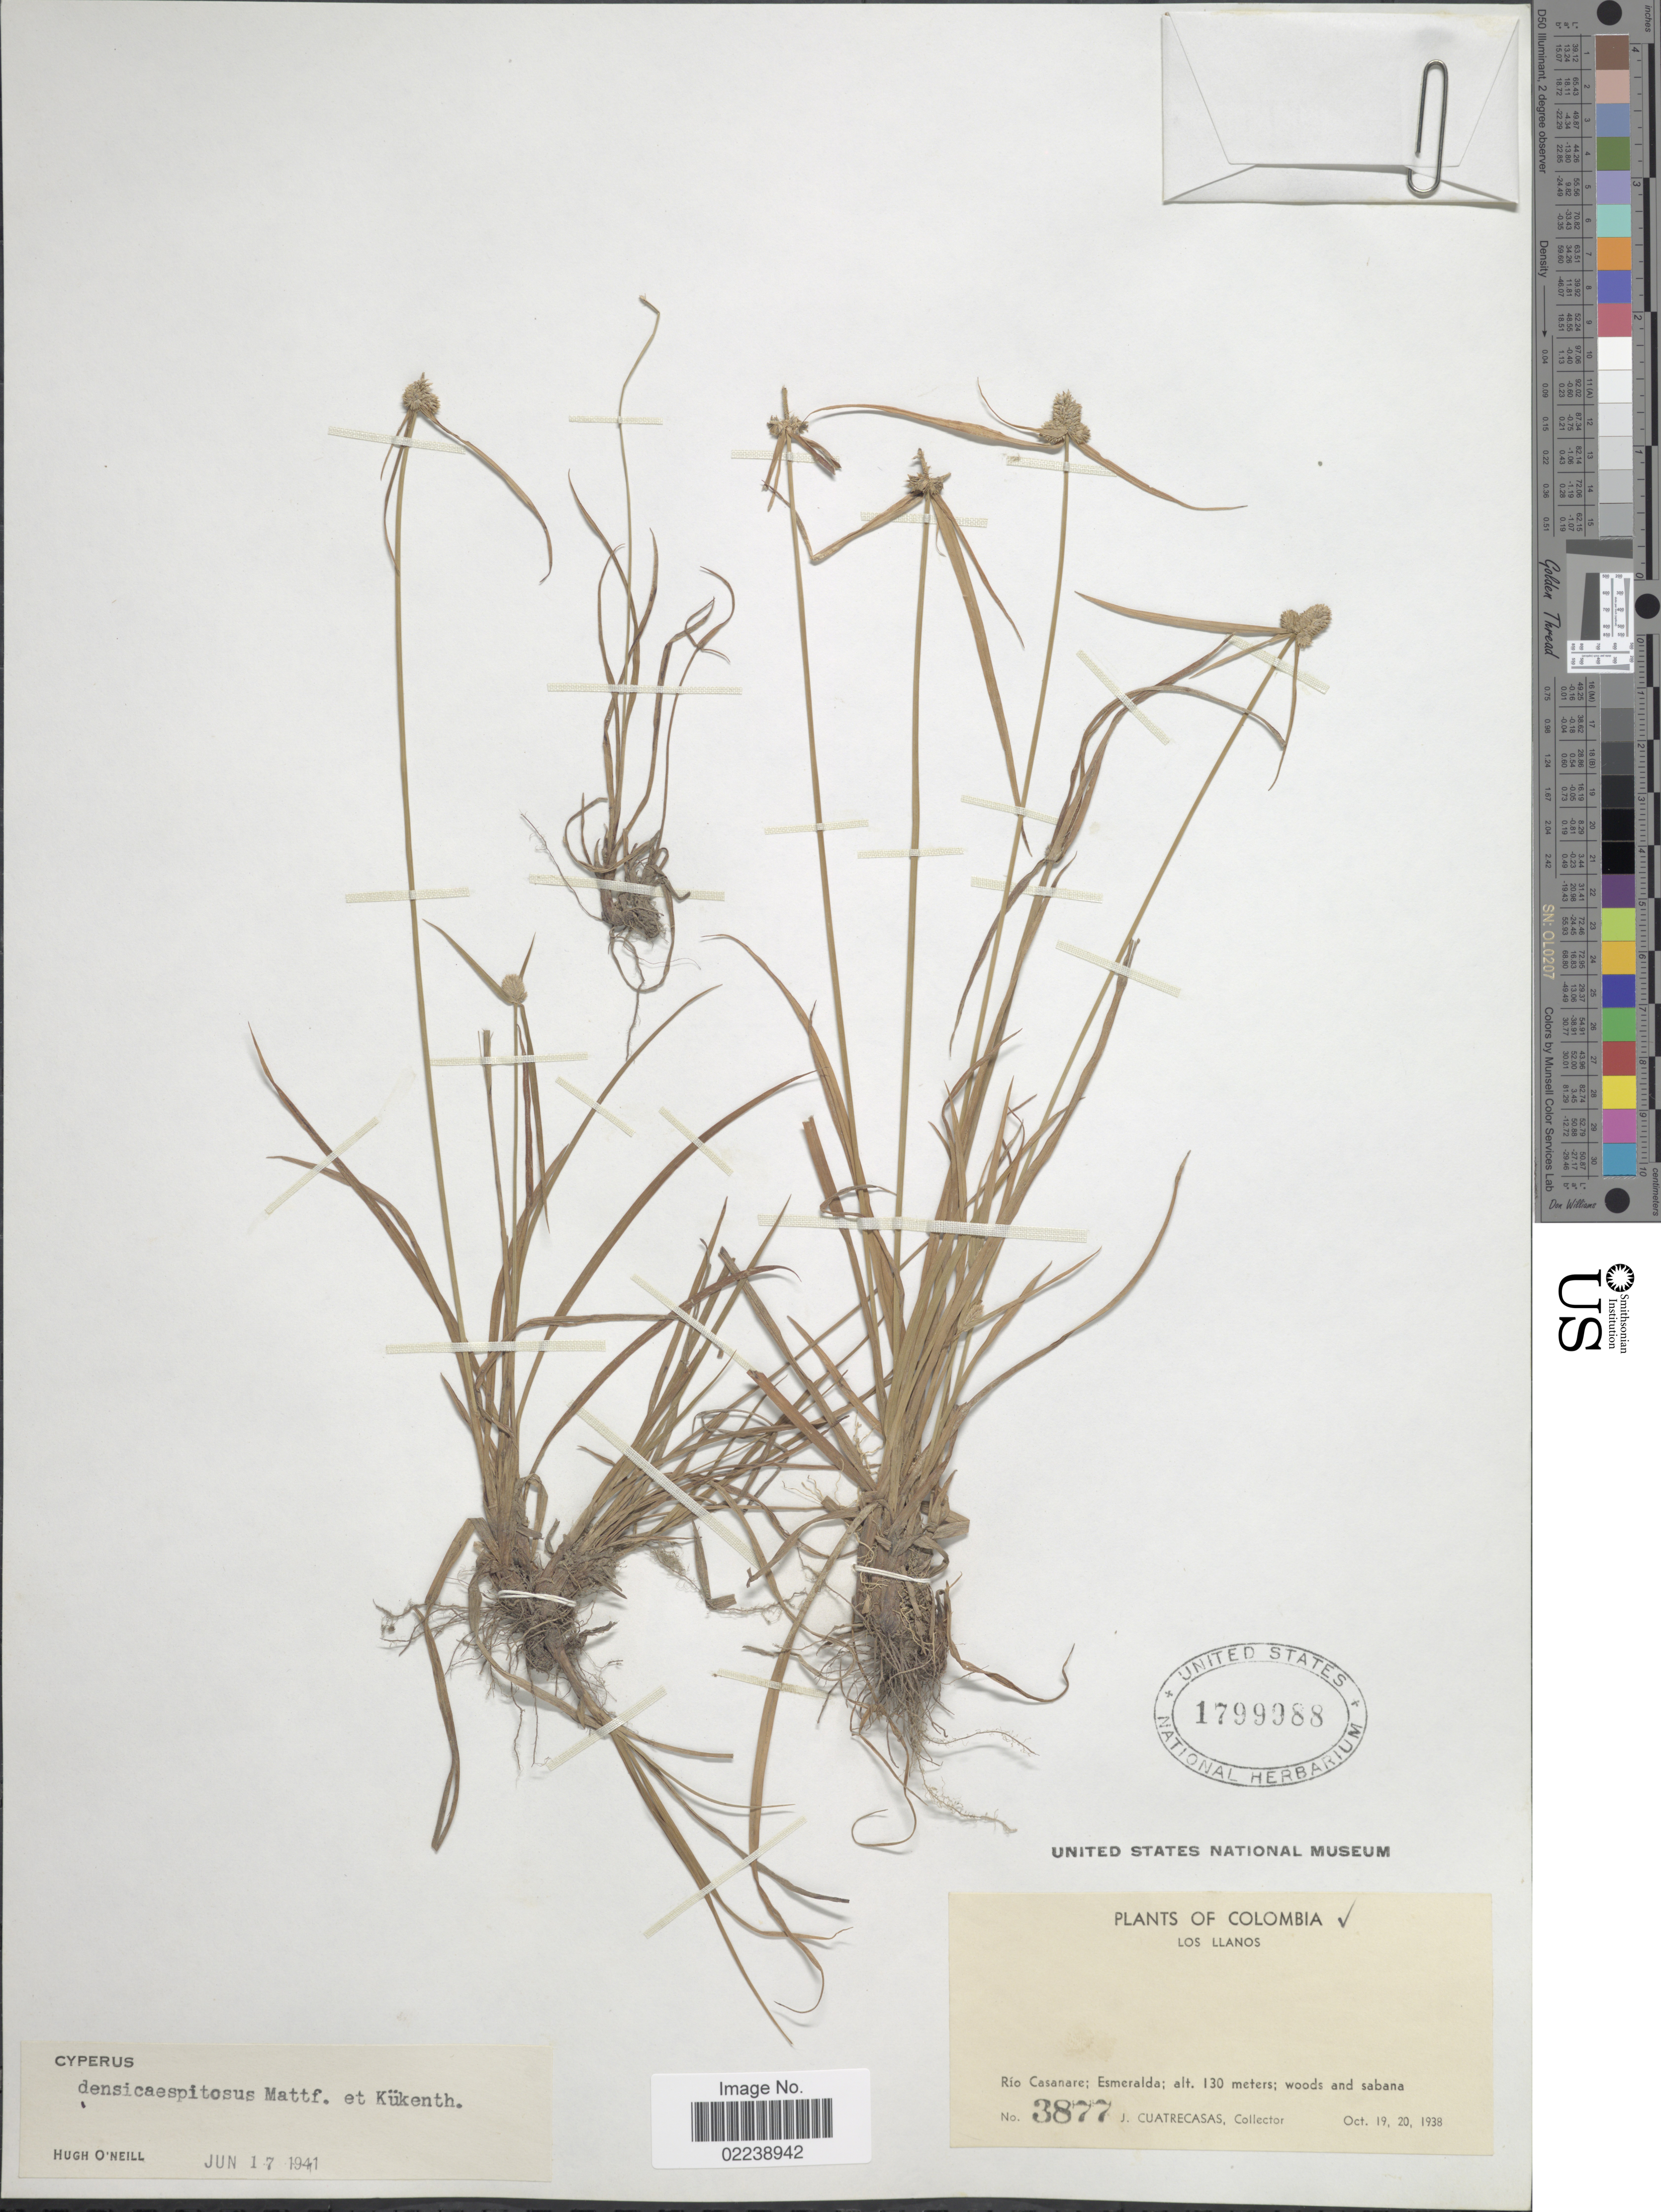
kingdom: Plantae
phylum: Tracheophyta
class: Liliopsida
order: Poales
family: Cyperaceae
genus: Cyperus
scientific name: Cyperus hortensis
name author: (Salzm. ex Steud.) Dorr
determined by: Strong, M. T., (US), Smithsonian Institution - National Museum of Natural History (UNITED STATES)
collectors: J. Cuatrecasas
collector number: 3877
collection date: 1938-10-19/1938-10-20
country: Colombia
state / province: Casanare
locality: Los Llanos, Rio Casanare, Esmeralda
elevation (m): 130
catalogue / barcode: US 1799988